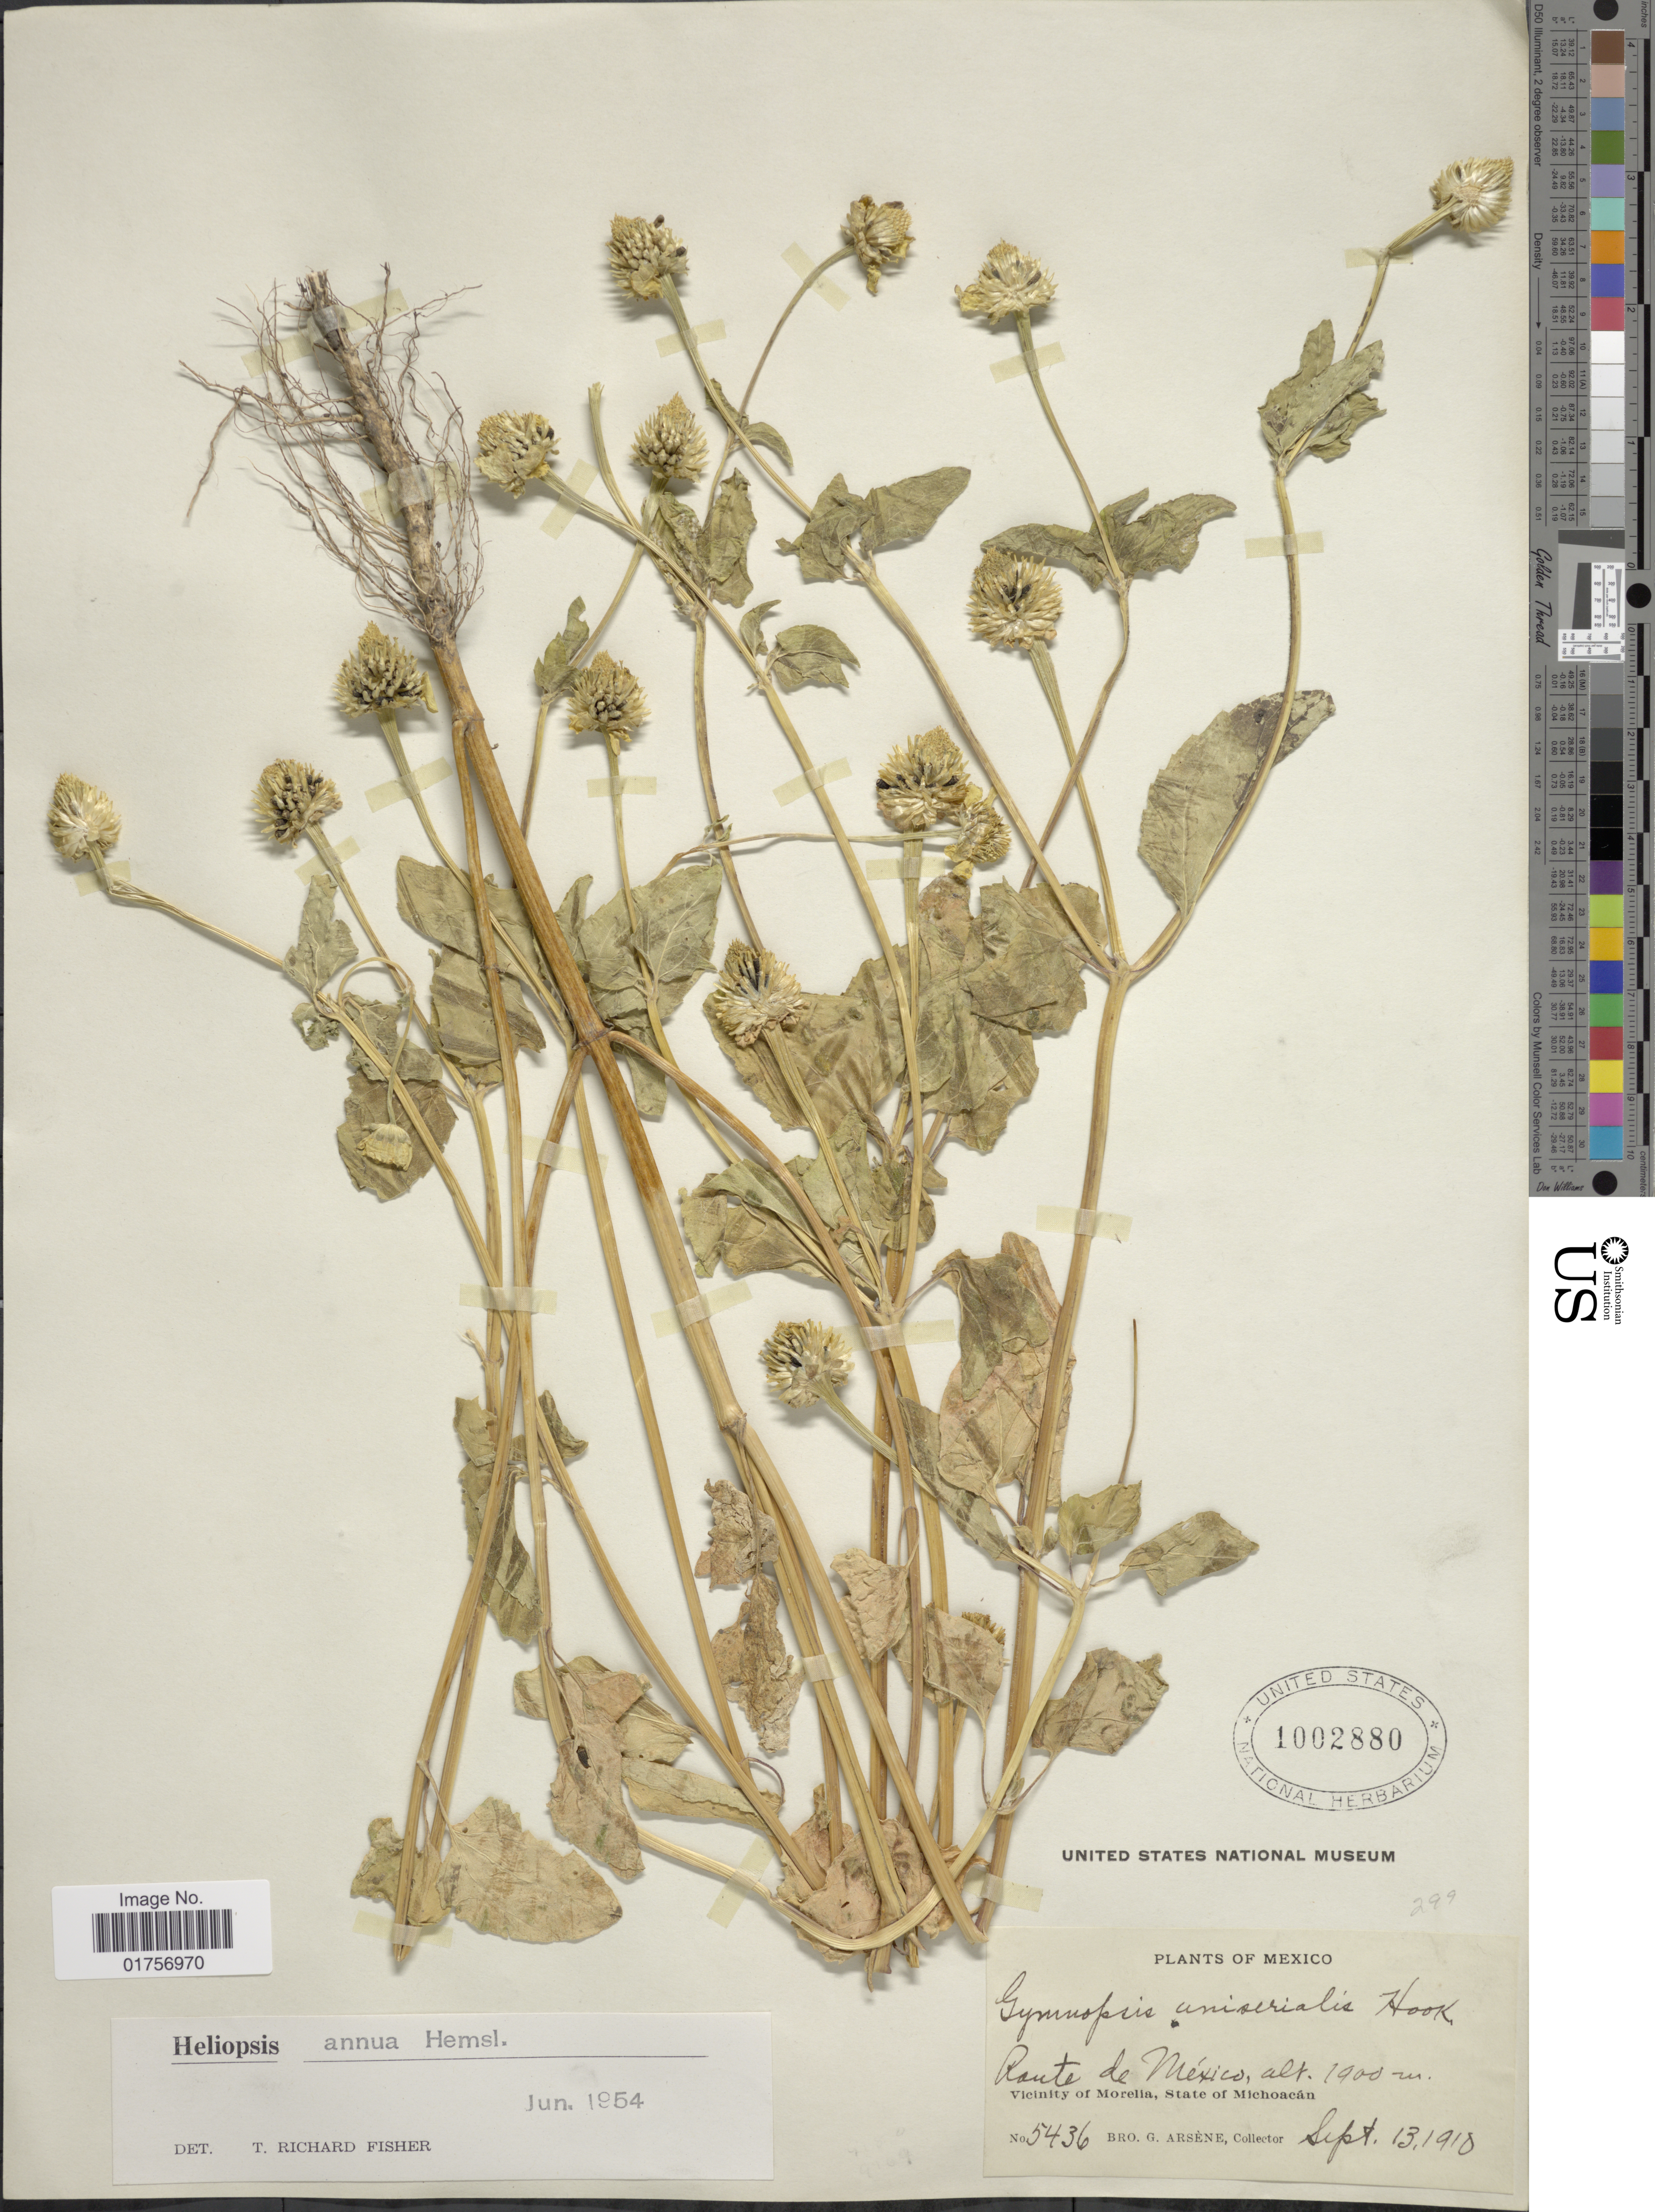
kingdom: Plantae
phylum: Tracheophyta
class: Magnoliopsida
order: Asterales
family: Asteraceae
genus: Heliopsis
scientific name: Heliopsis annua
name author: Hemsl.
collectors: Bro. G. Arsène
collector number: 5436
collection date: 1910-09-13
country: Mexico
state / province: Michoacán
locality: Route de México. Vicinity of Morelia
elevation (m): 1900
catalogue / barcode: US 1002880